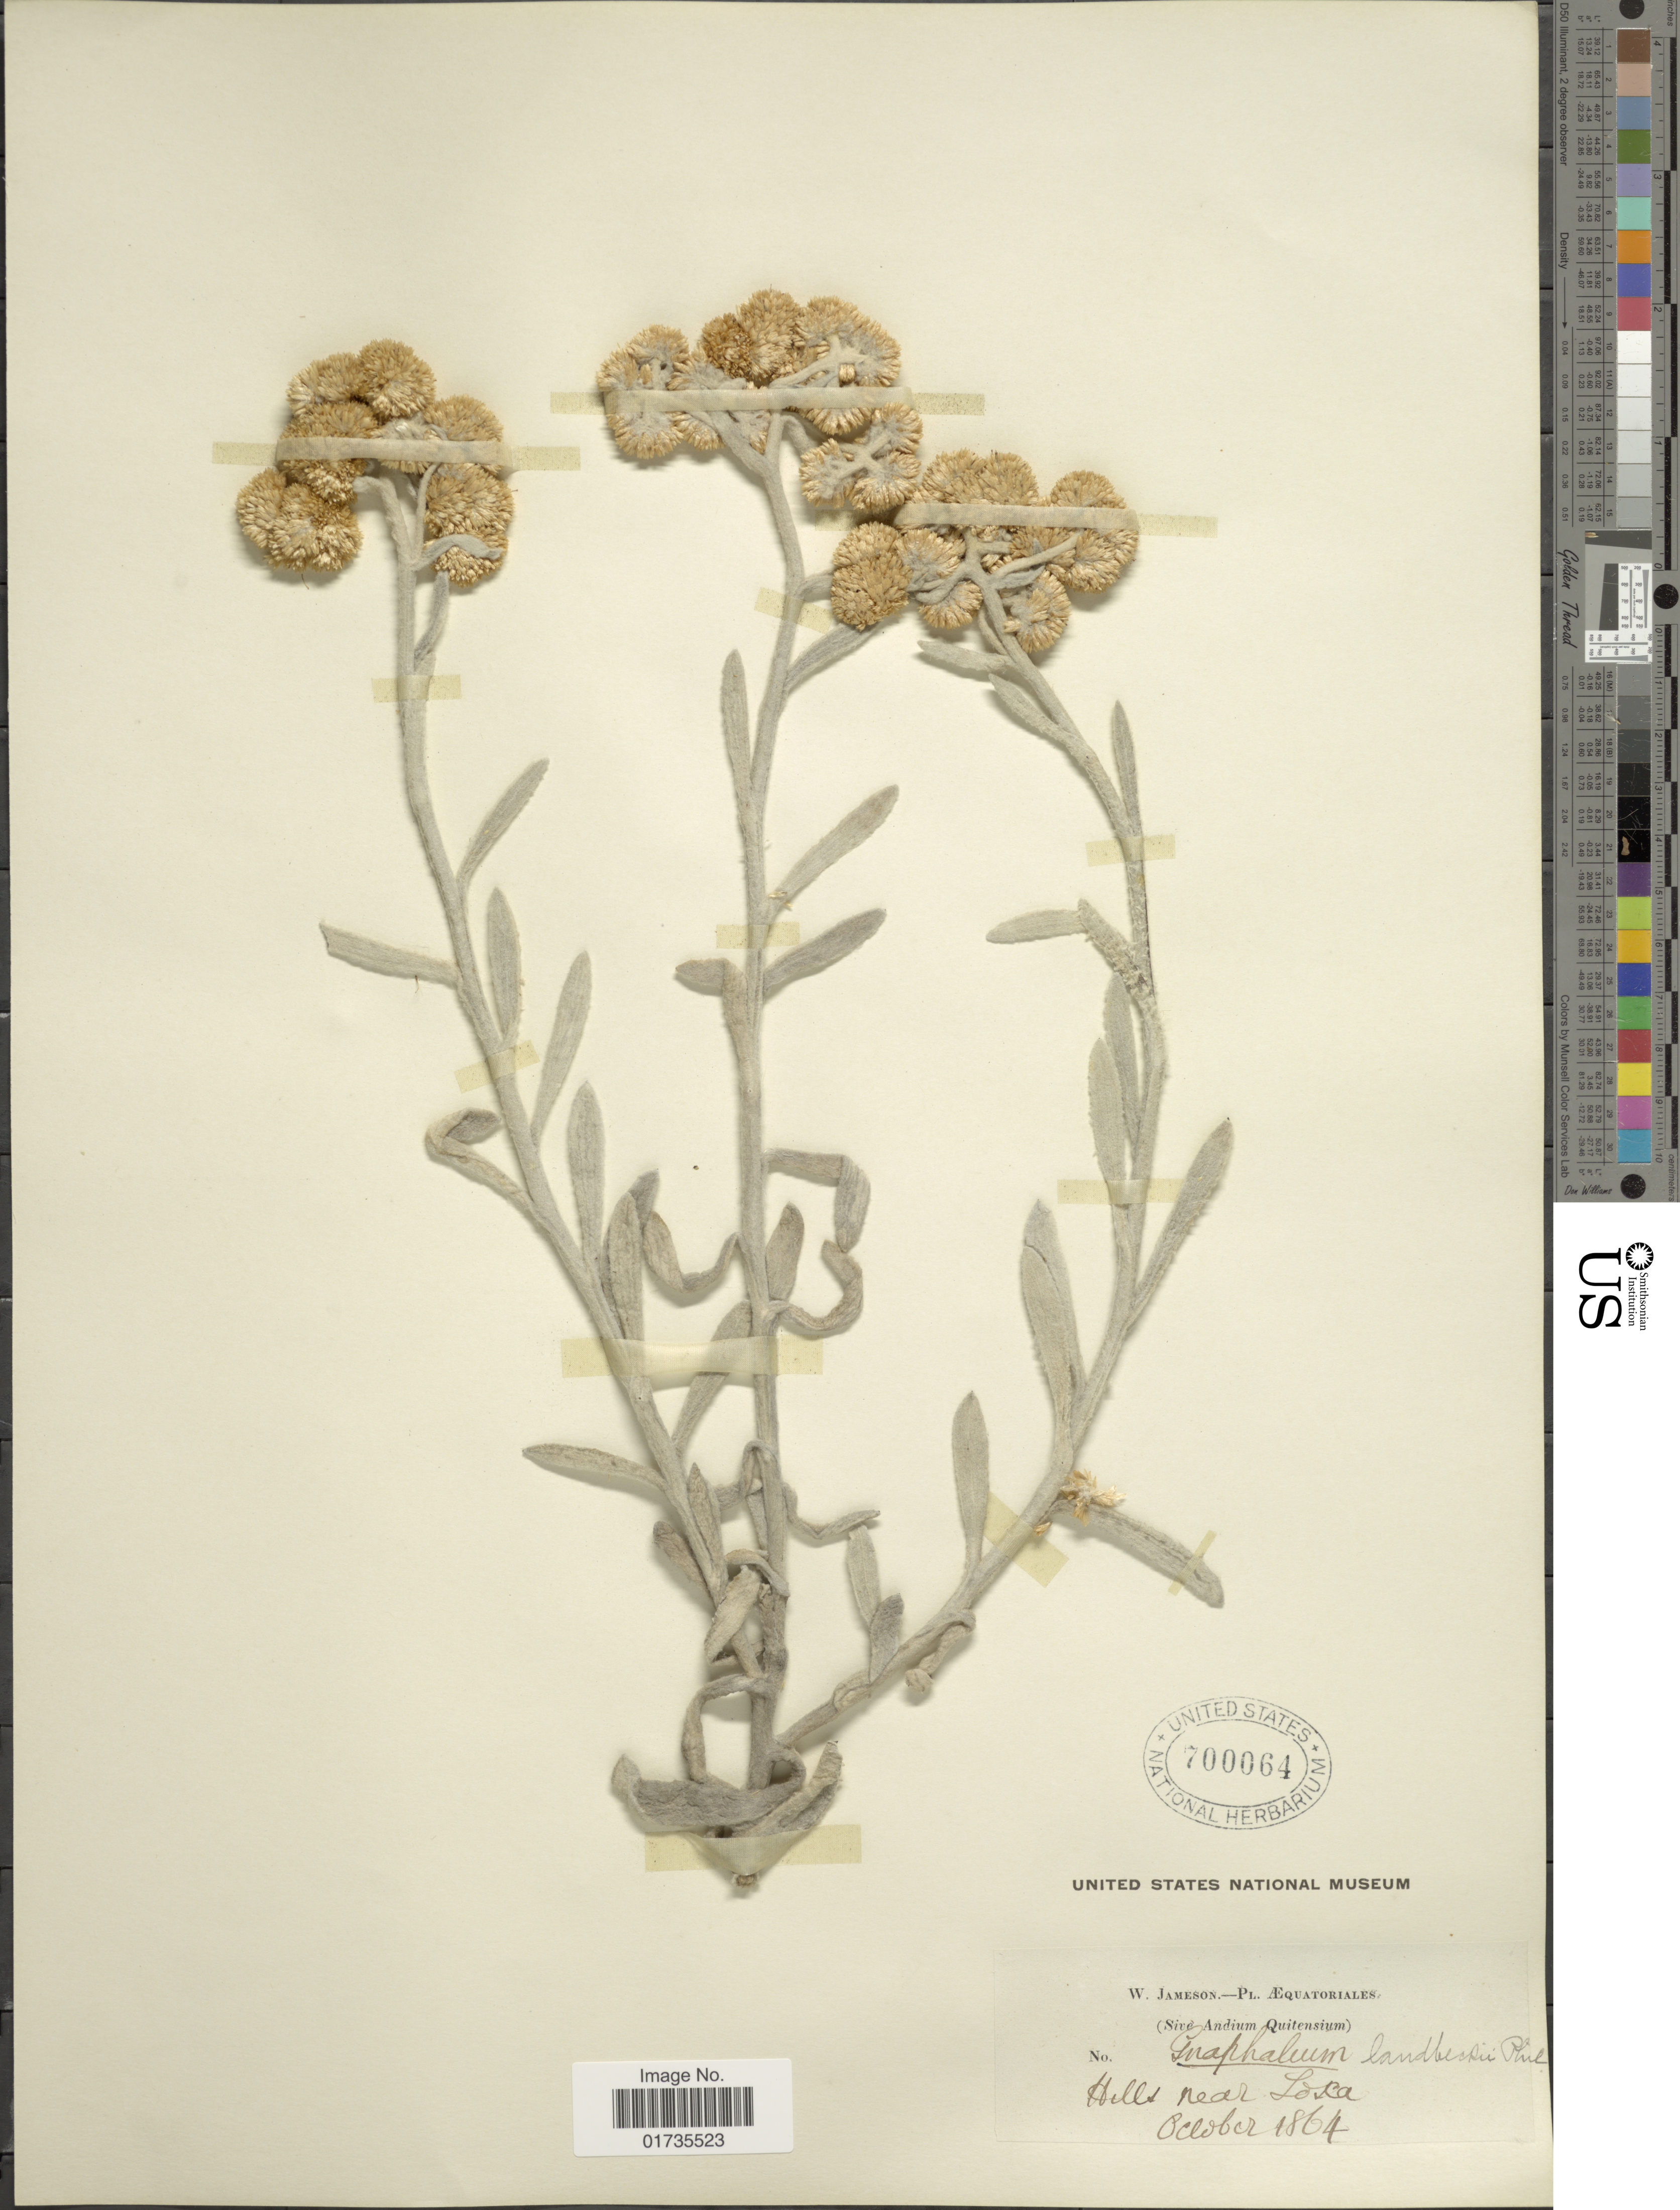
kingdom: Plantae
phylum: Tracheophyta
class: Magnoliopsida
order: Asterales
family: Asteraceae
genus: Achyrocline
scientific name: Achyrocline candicans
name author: (Kunth) DC.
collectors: W. Jameson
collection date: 1864-10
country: Ecuador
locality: Hills near Loca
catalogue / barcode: US 700064